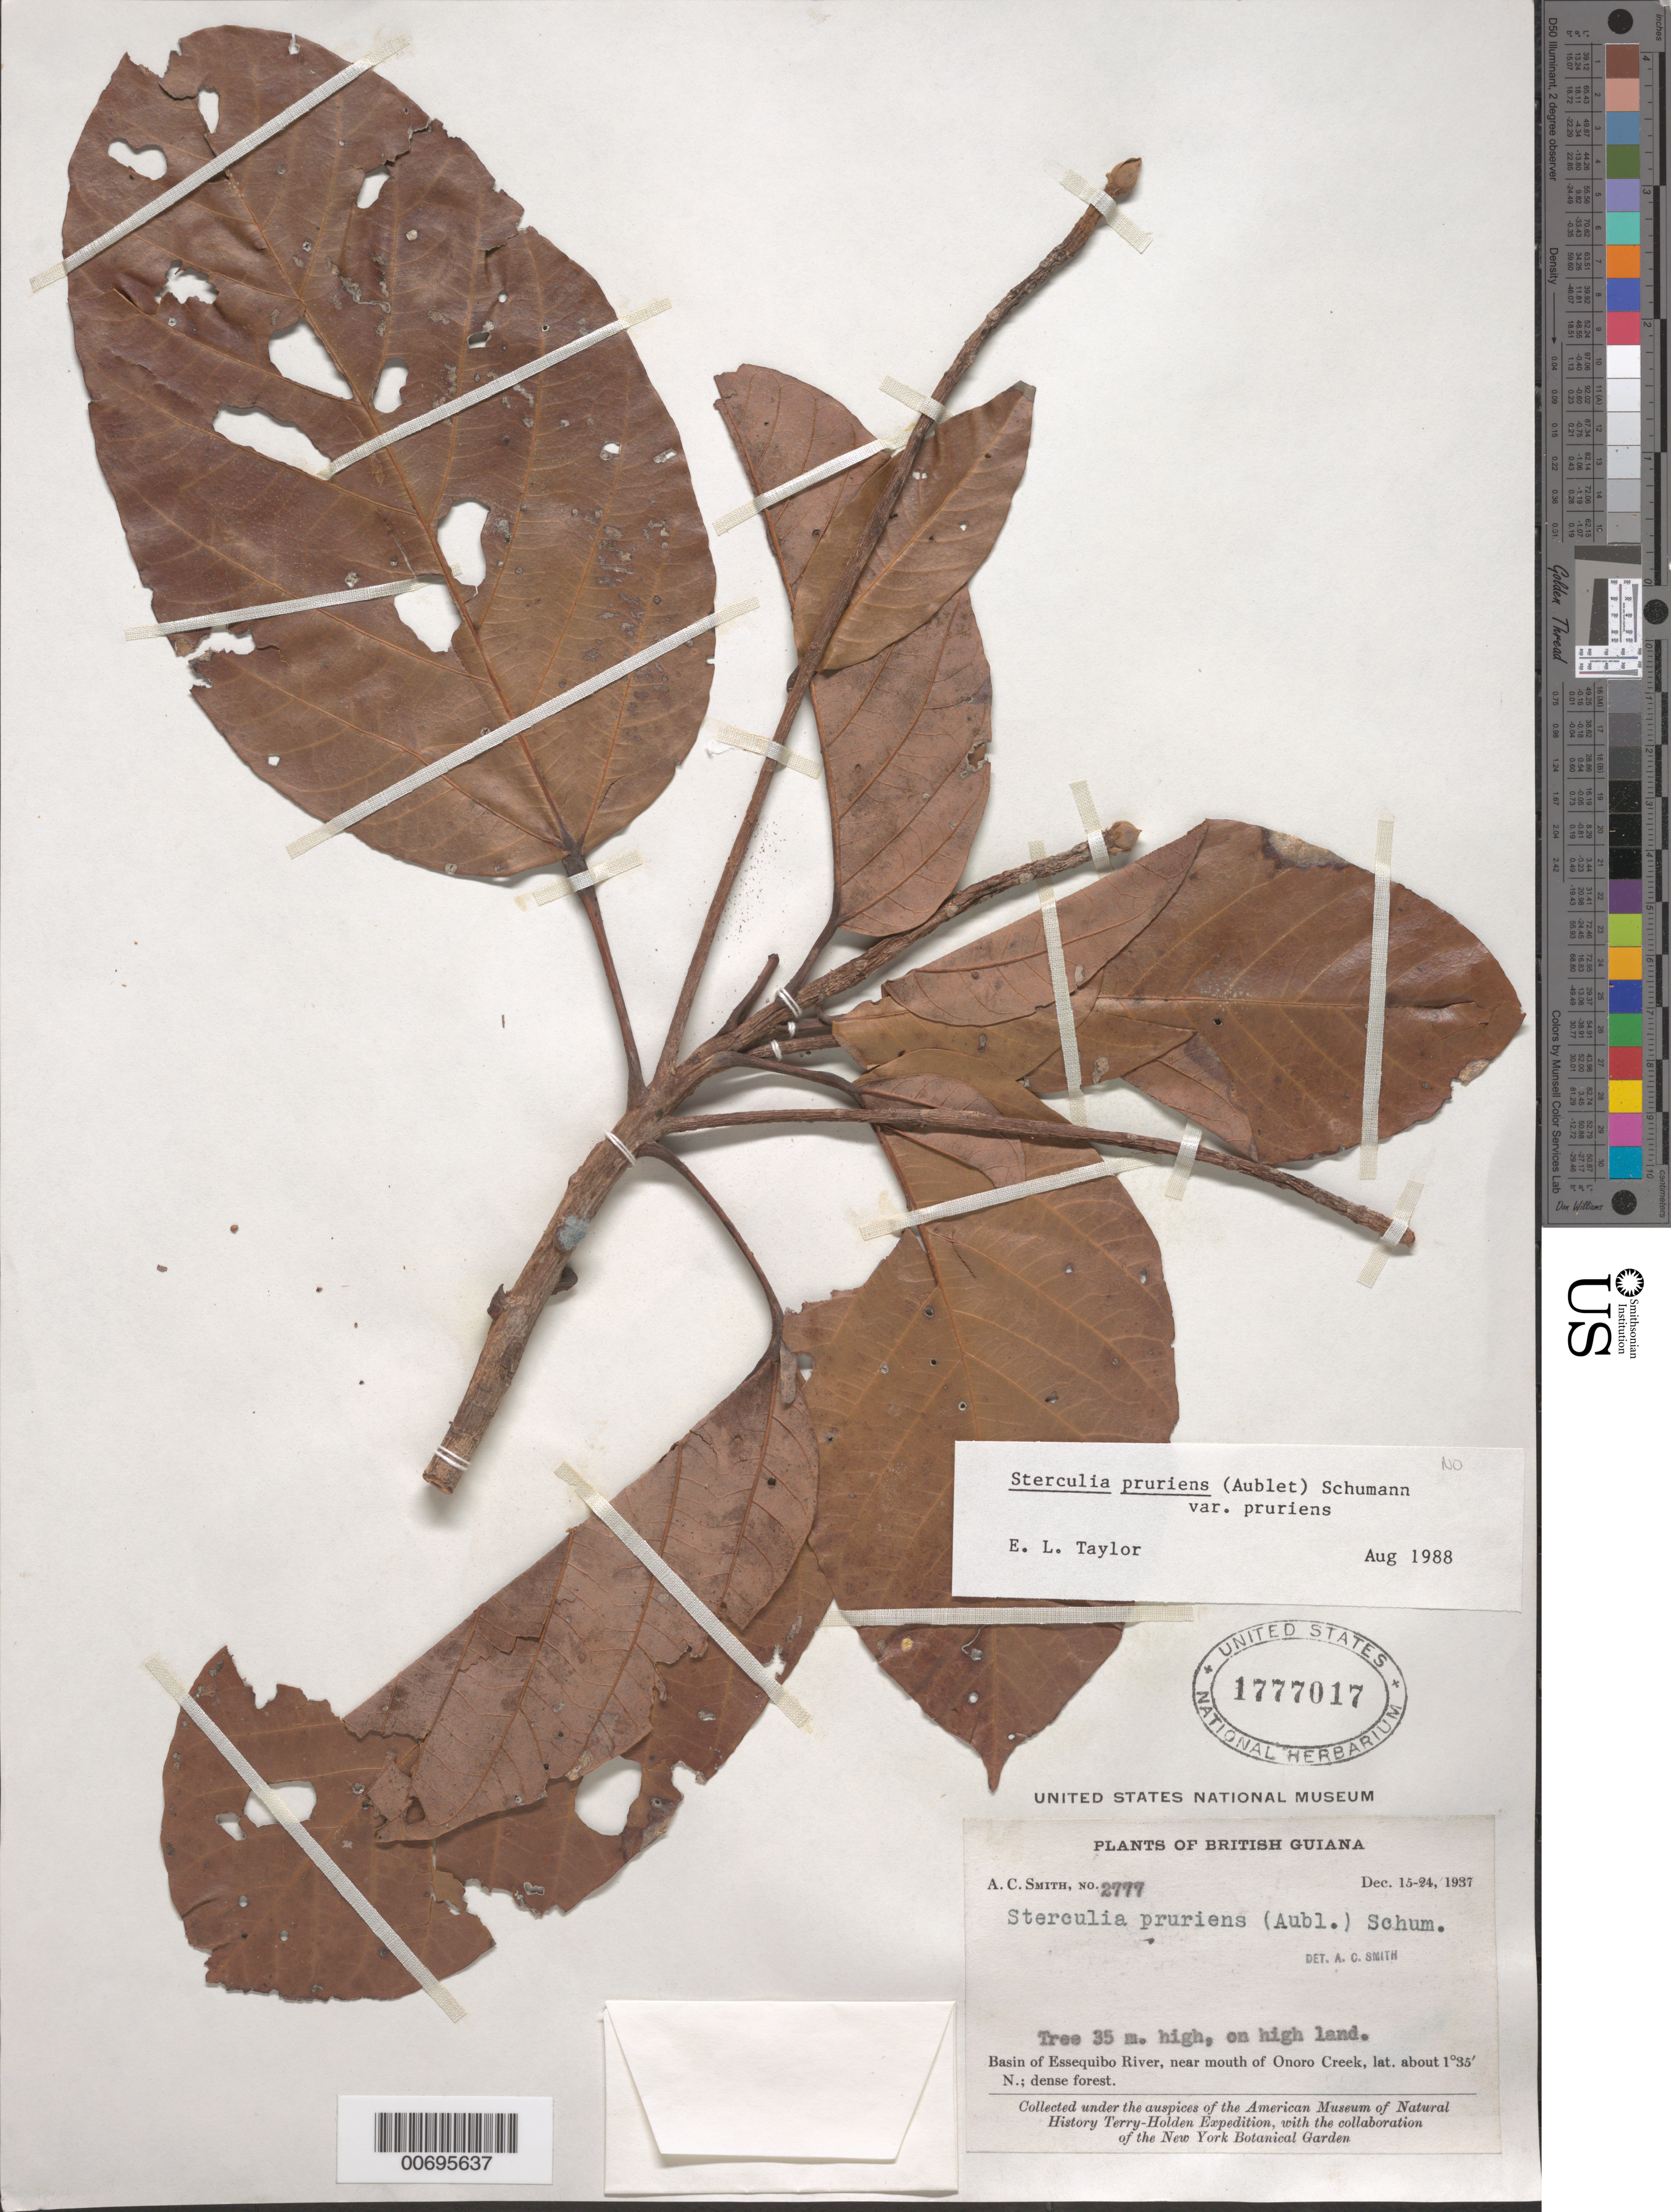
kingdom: Plantae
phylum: Tracheophyta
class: Magnoliopsida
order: Malvales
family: Malvaceae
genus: Sterculia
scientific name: Sterculia pruriens var. pruriens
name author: (Aubl.) K. Schum.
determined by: Taylor, E. L.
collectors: A. C. Smith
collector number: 2777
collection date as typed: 15-Dec-37 to 24-Dec-37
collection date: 1937-12-15/1937-12-24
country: Guyana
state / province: U. Takutu-U. Essequibo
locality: Onoro Creek (near mouth), Essequibo River basin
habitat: High land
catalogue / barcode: US 1777017